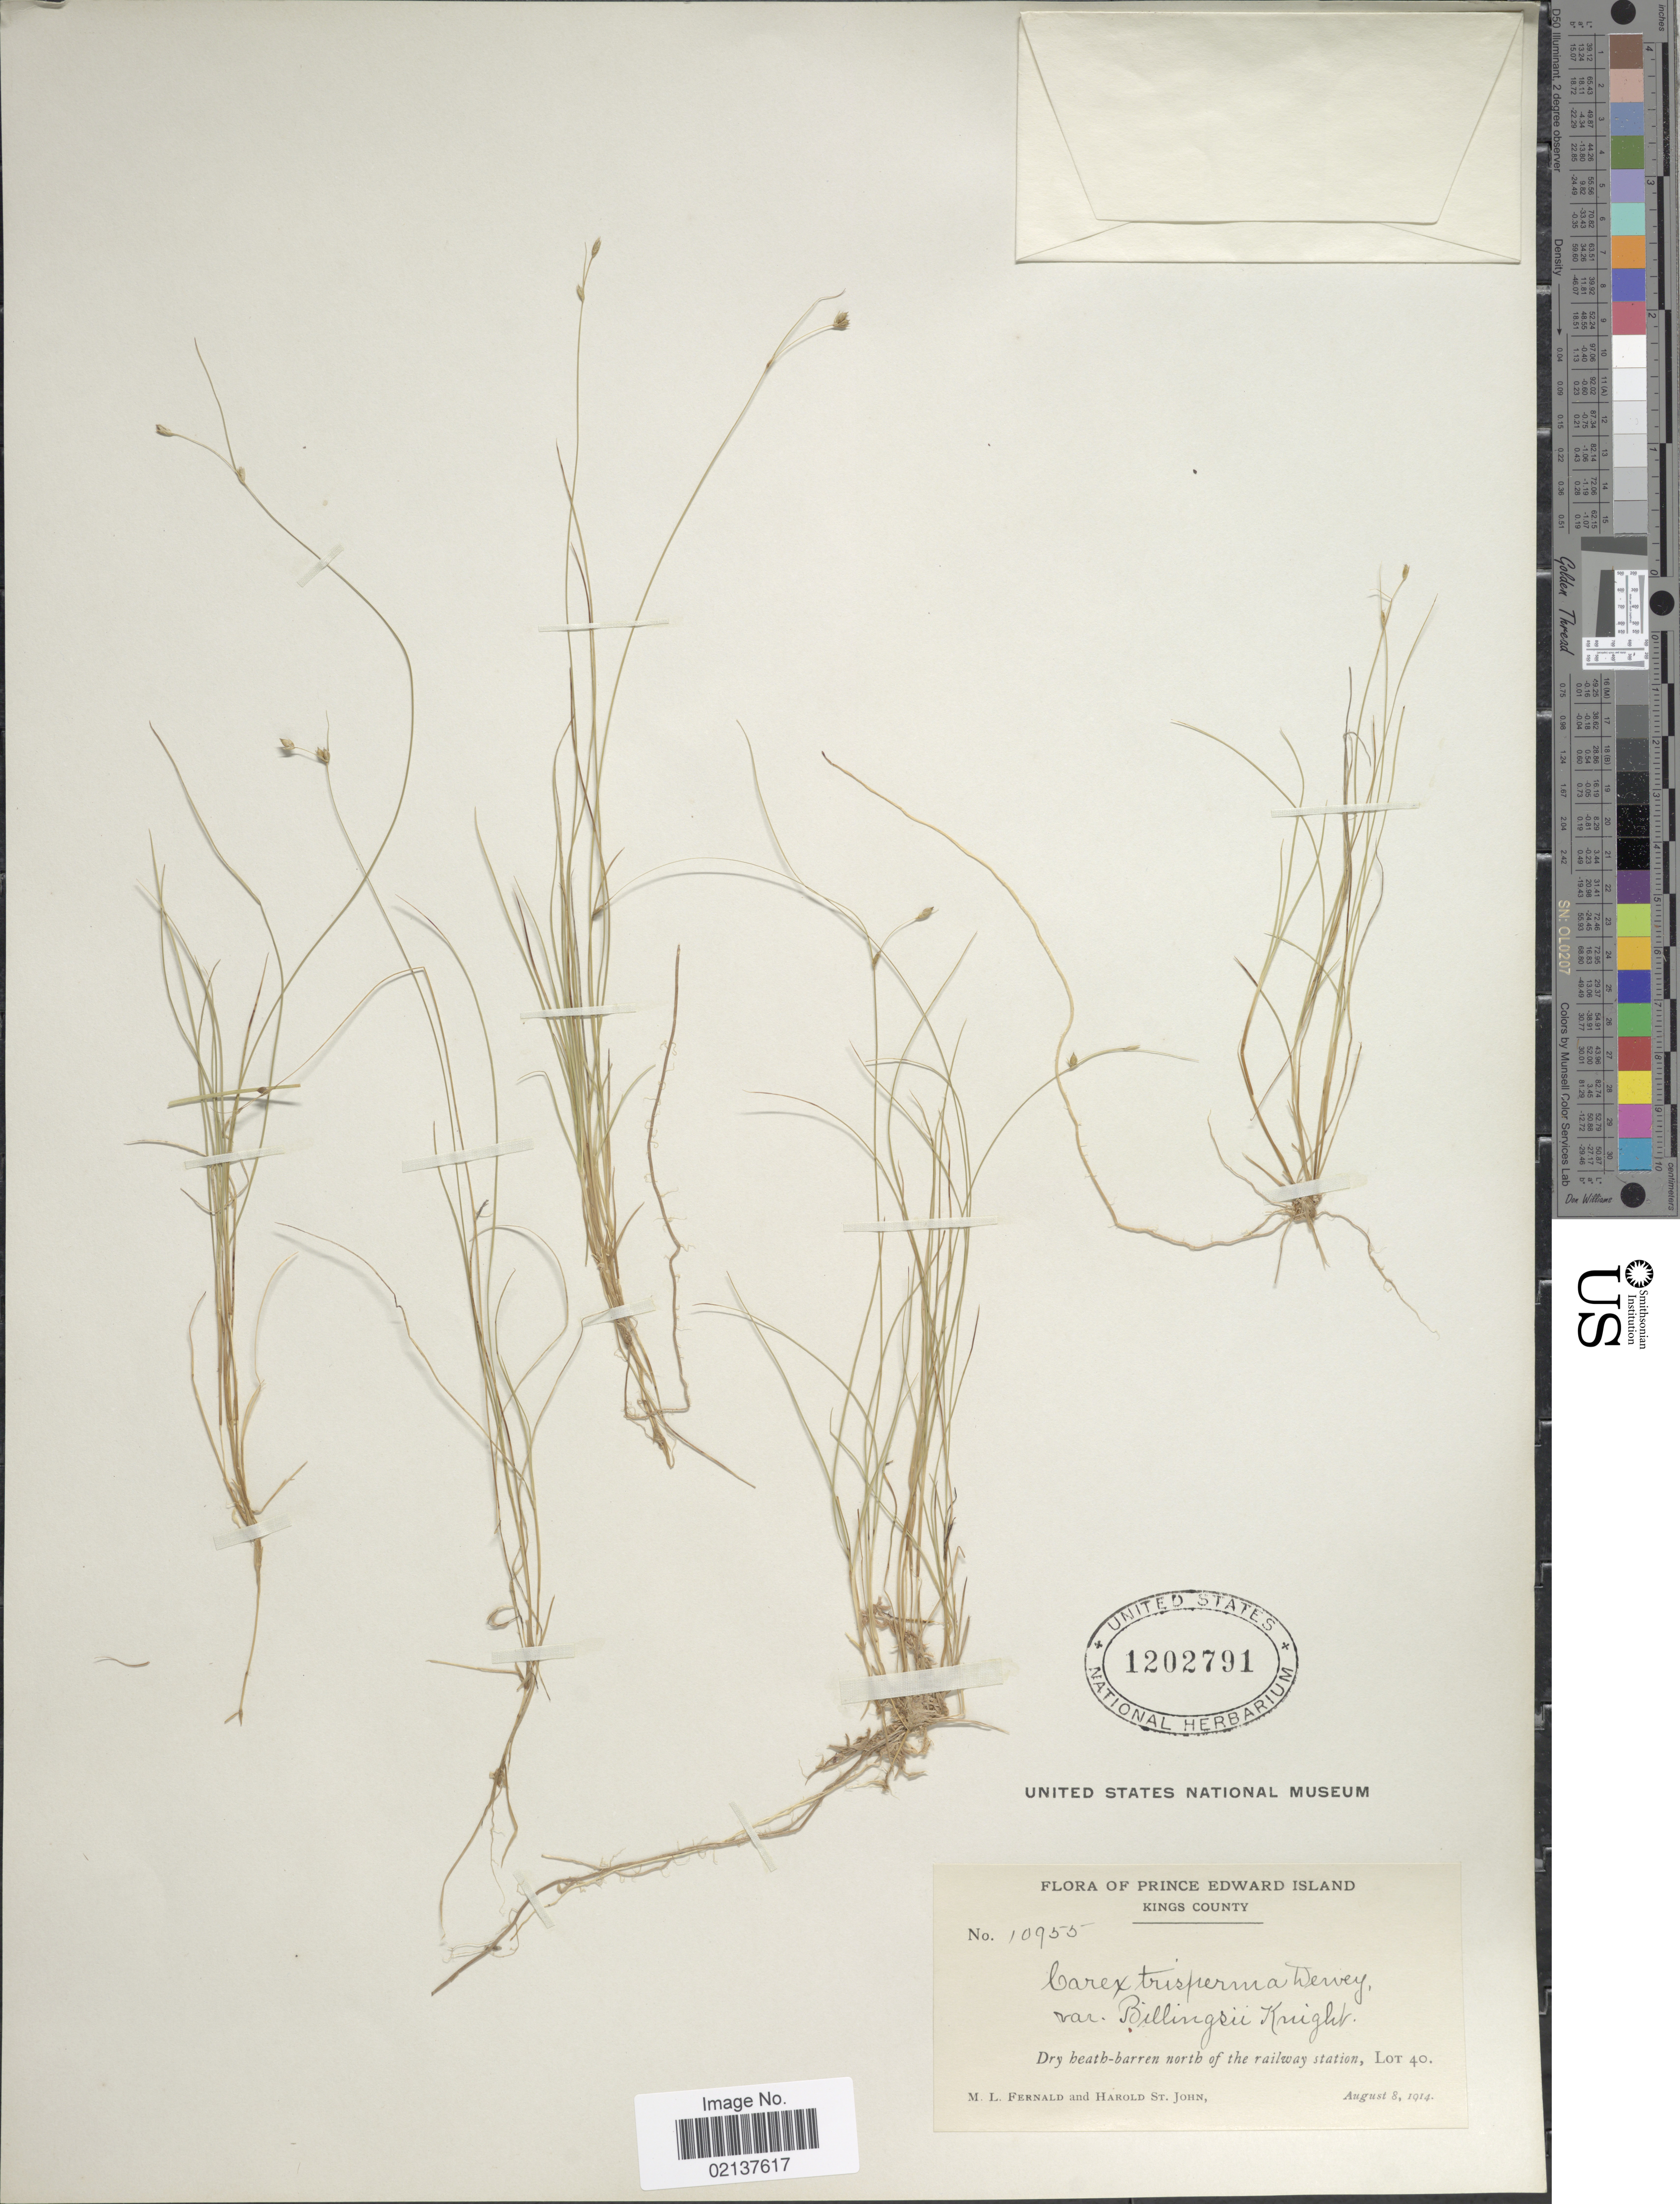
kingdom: Plantae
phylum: Tracheophyta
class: Liliopsida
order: Poales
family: Cyperaceae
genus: Carex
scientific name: Carex trisperma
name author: Dewey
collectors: M. L. Fernald & H. St. John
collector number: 10955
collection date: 1914-08-05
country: Canada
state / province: Prince Edward Island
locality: Kings County, north of the railway station, Lot 40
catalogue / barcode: US 1202791